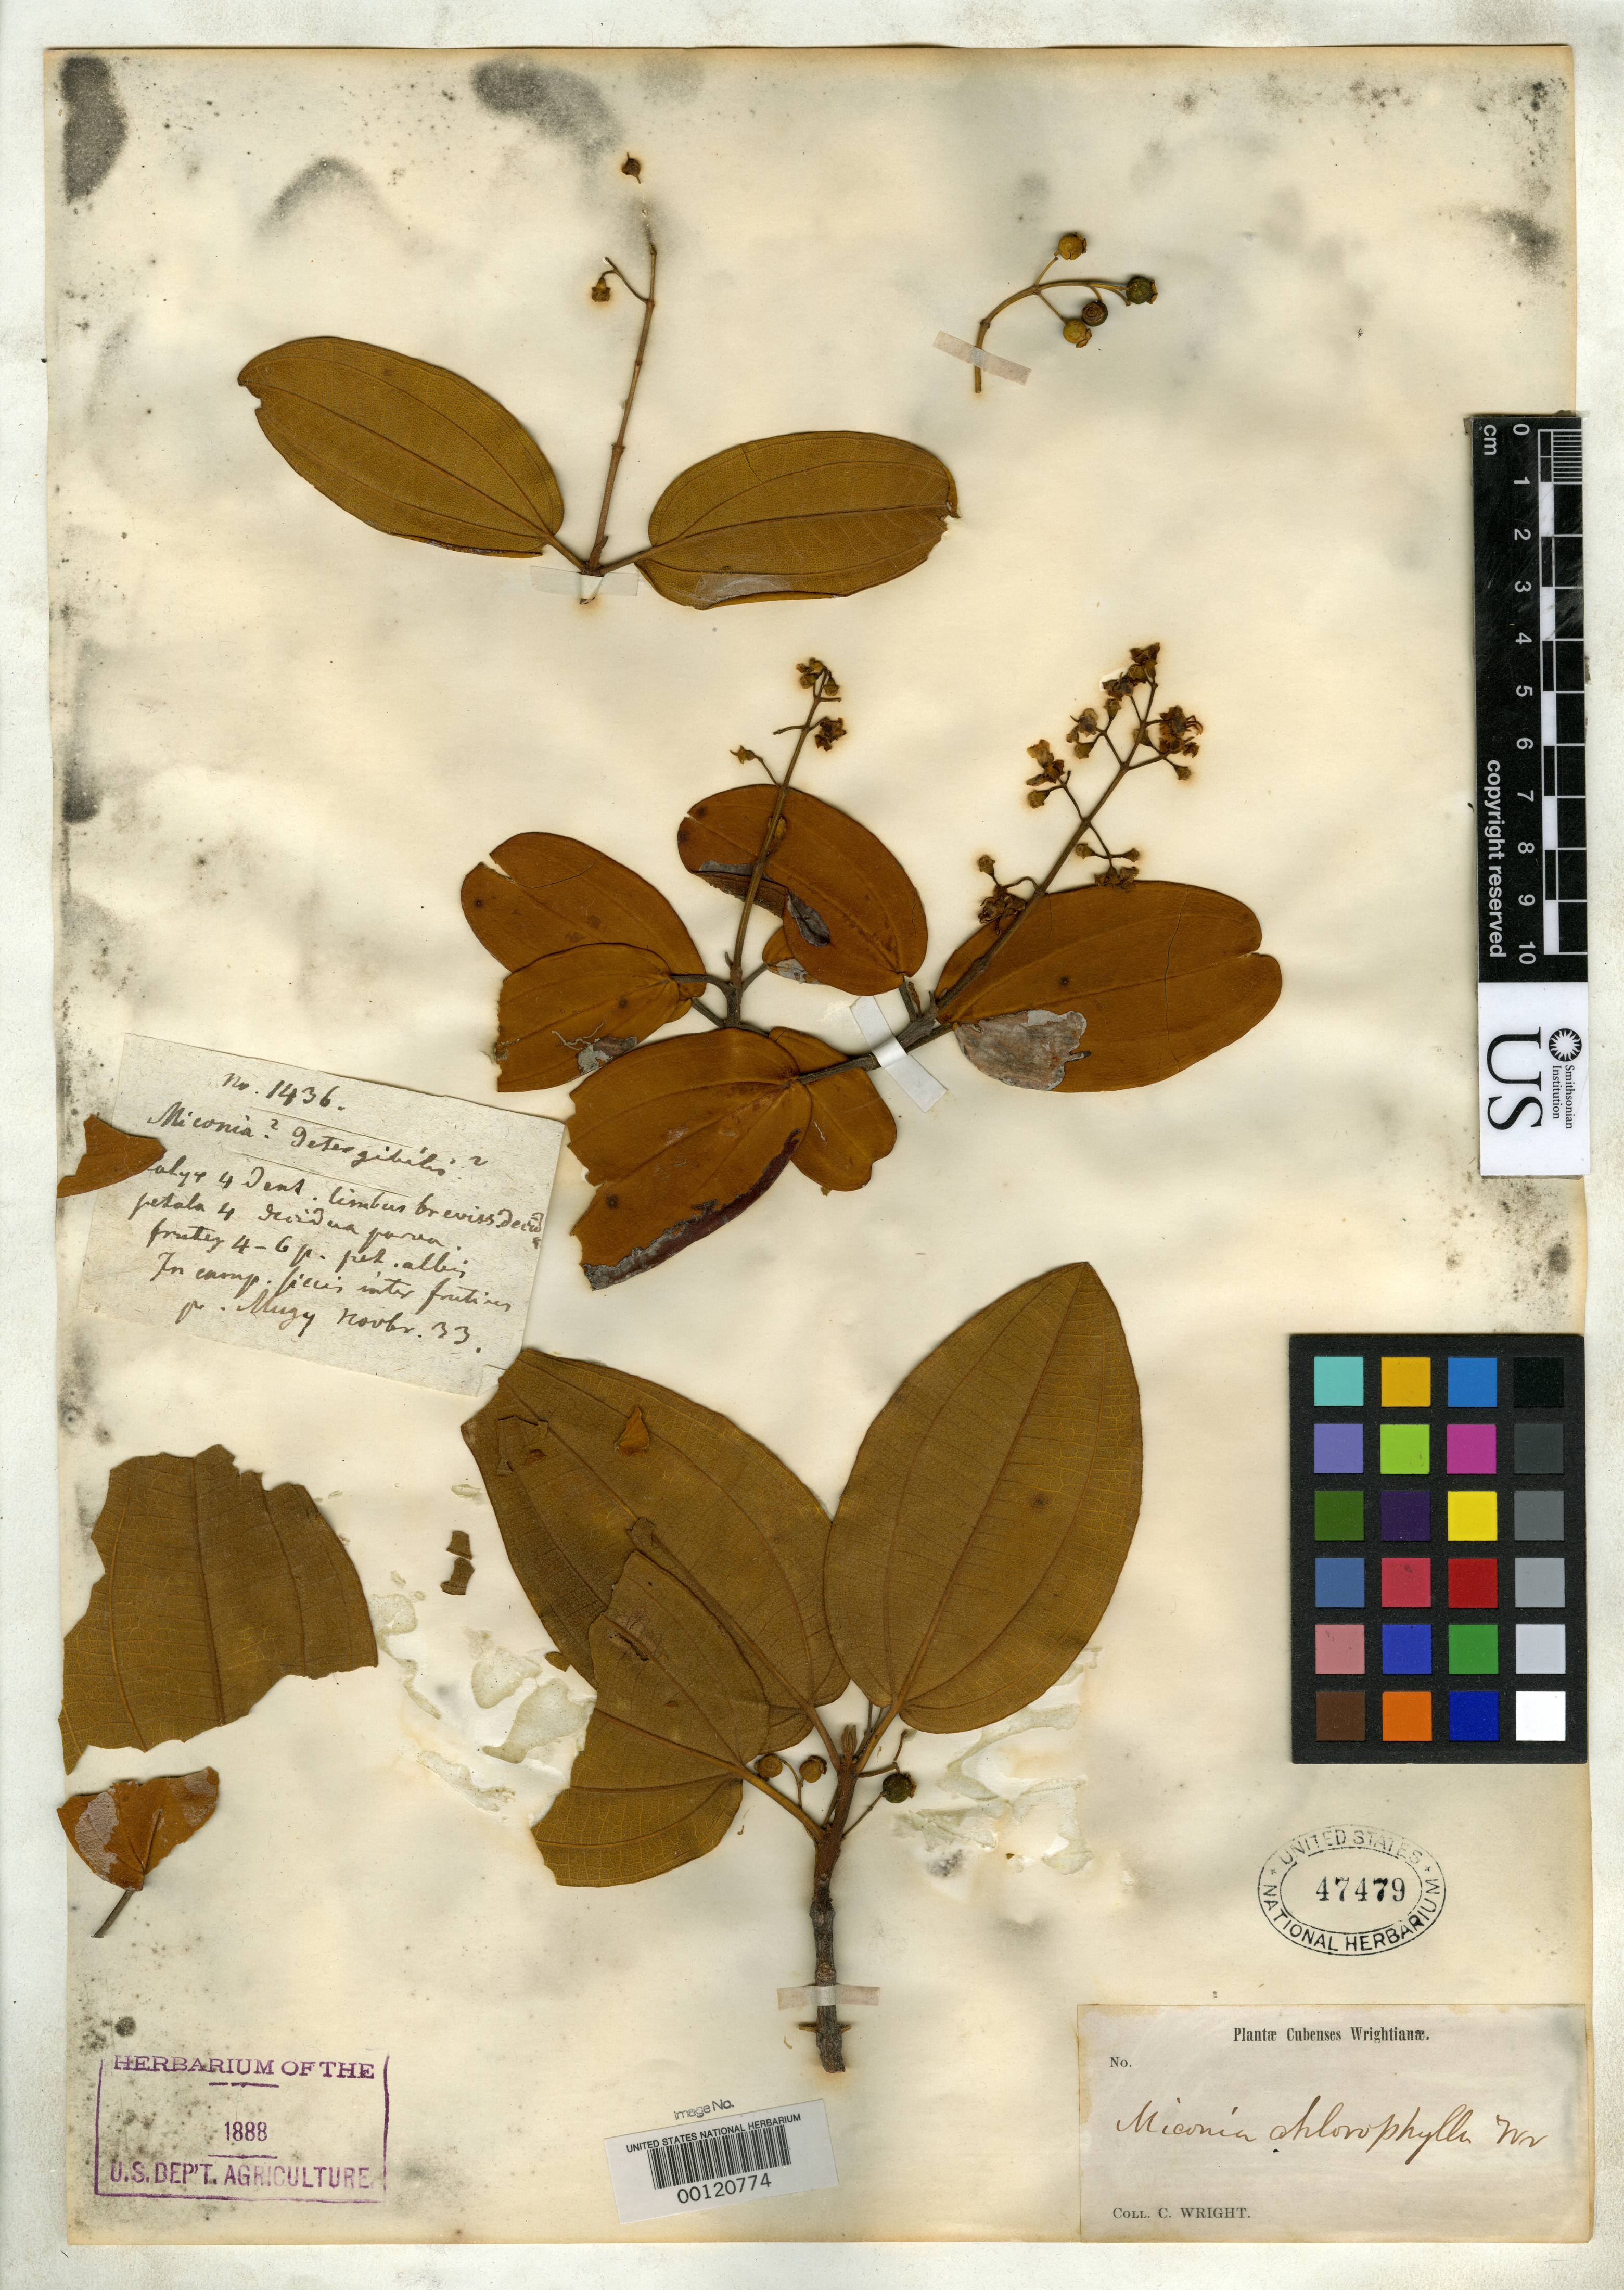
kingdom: Plantae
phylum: Tracheophyta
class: Magnoliopsida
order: Myrtales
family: Melastomataceae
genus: Miconia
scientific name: Miconia chlorophylla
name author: C. Wright in Sauvalle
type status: Type Collection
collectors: C. Wright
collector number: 1436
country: Cuba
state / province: Pinar del Río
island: Greater Antilles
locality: Near Pinar del Rio.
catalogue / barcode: US 47479